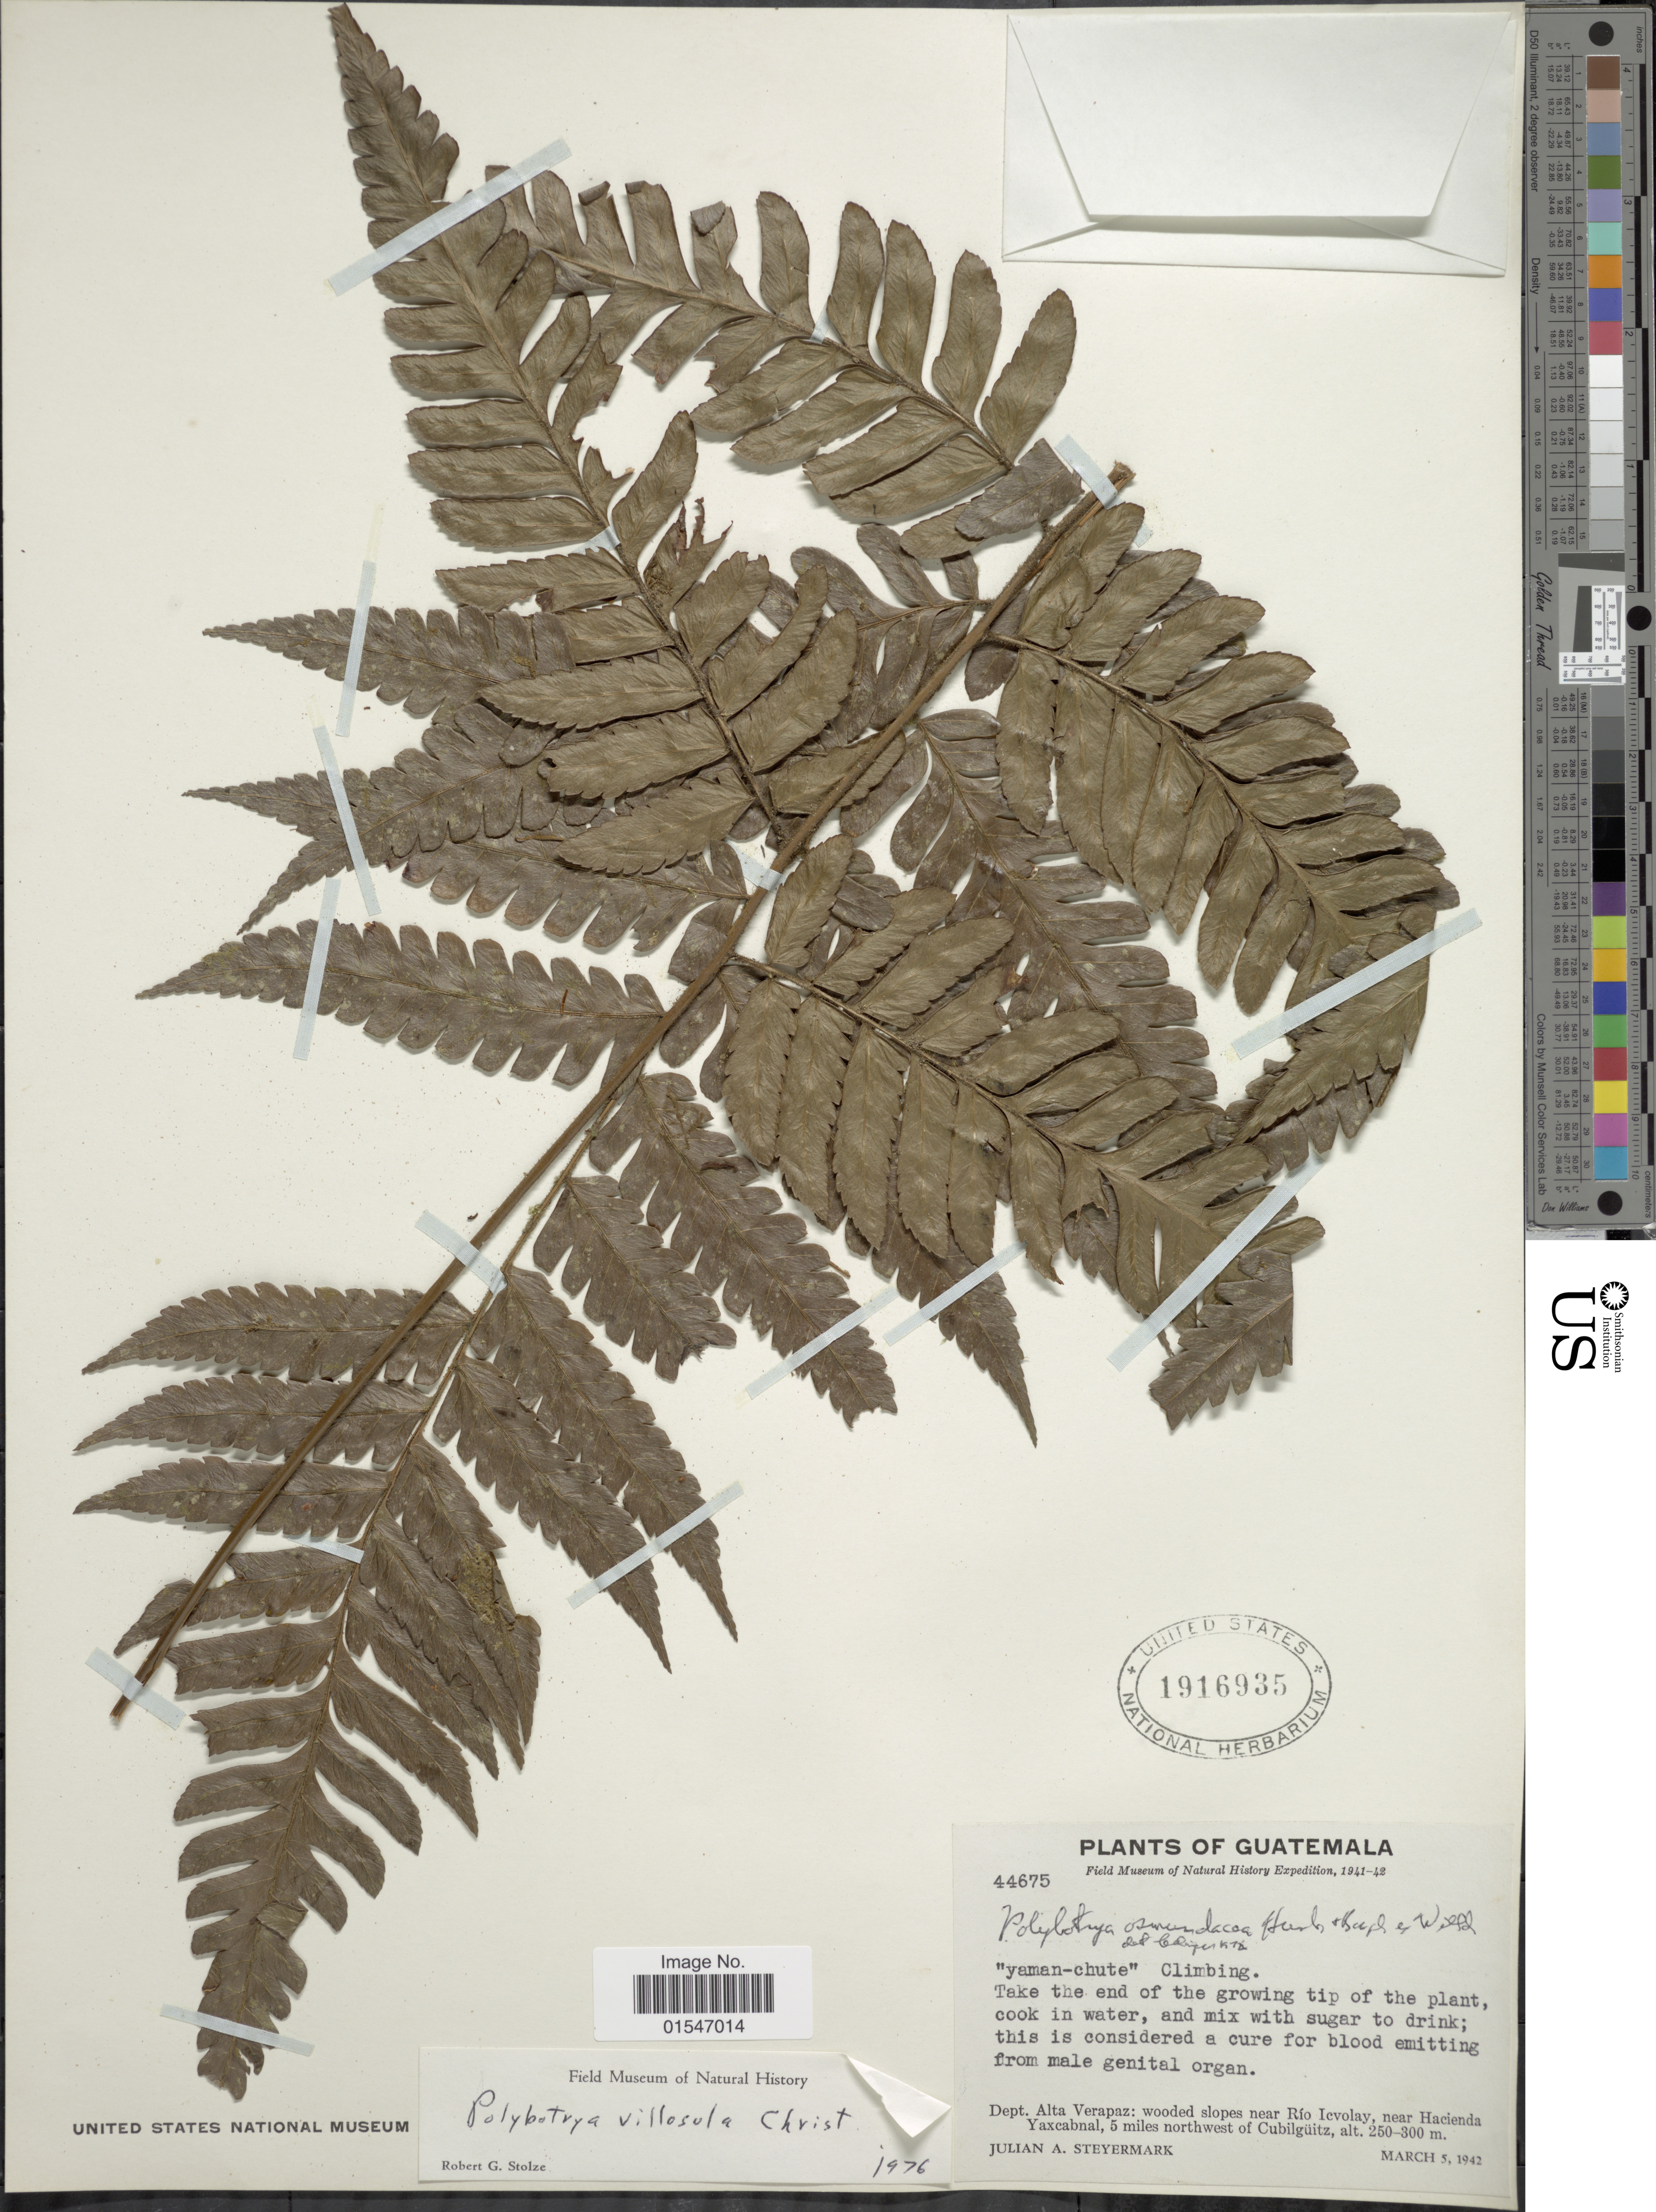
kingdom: Plantae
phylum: Tracheophyta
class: Polypodiopsida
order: Polypodiales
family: Dryopteridaceae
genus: Polybotrya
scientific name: Polybotrya caudata f. villosa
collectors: J. Steyermark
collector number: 44675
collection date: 1942-03-05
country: Guatemala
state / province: Alta Verapaz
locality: Guatemala. Dept. Alta Verapaz: wooded slopes near Rio Icvolay near Hacienda Yaxcabnal, 5 miles northwest of Cubilquitz.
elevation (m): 250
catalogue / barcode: US 1916935